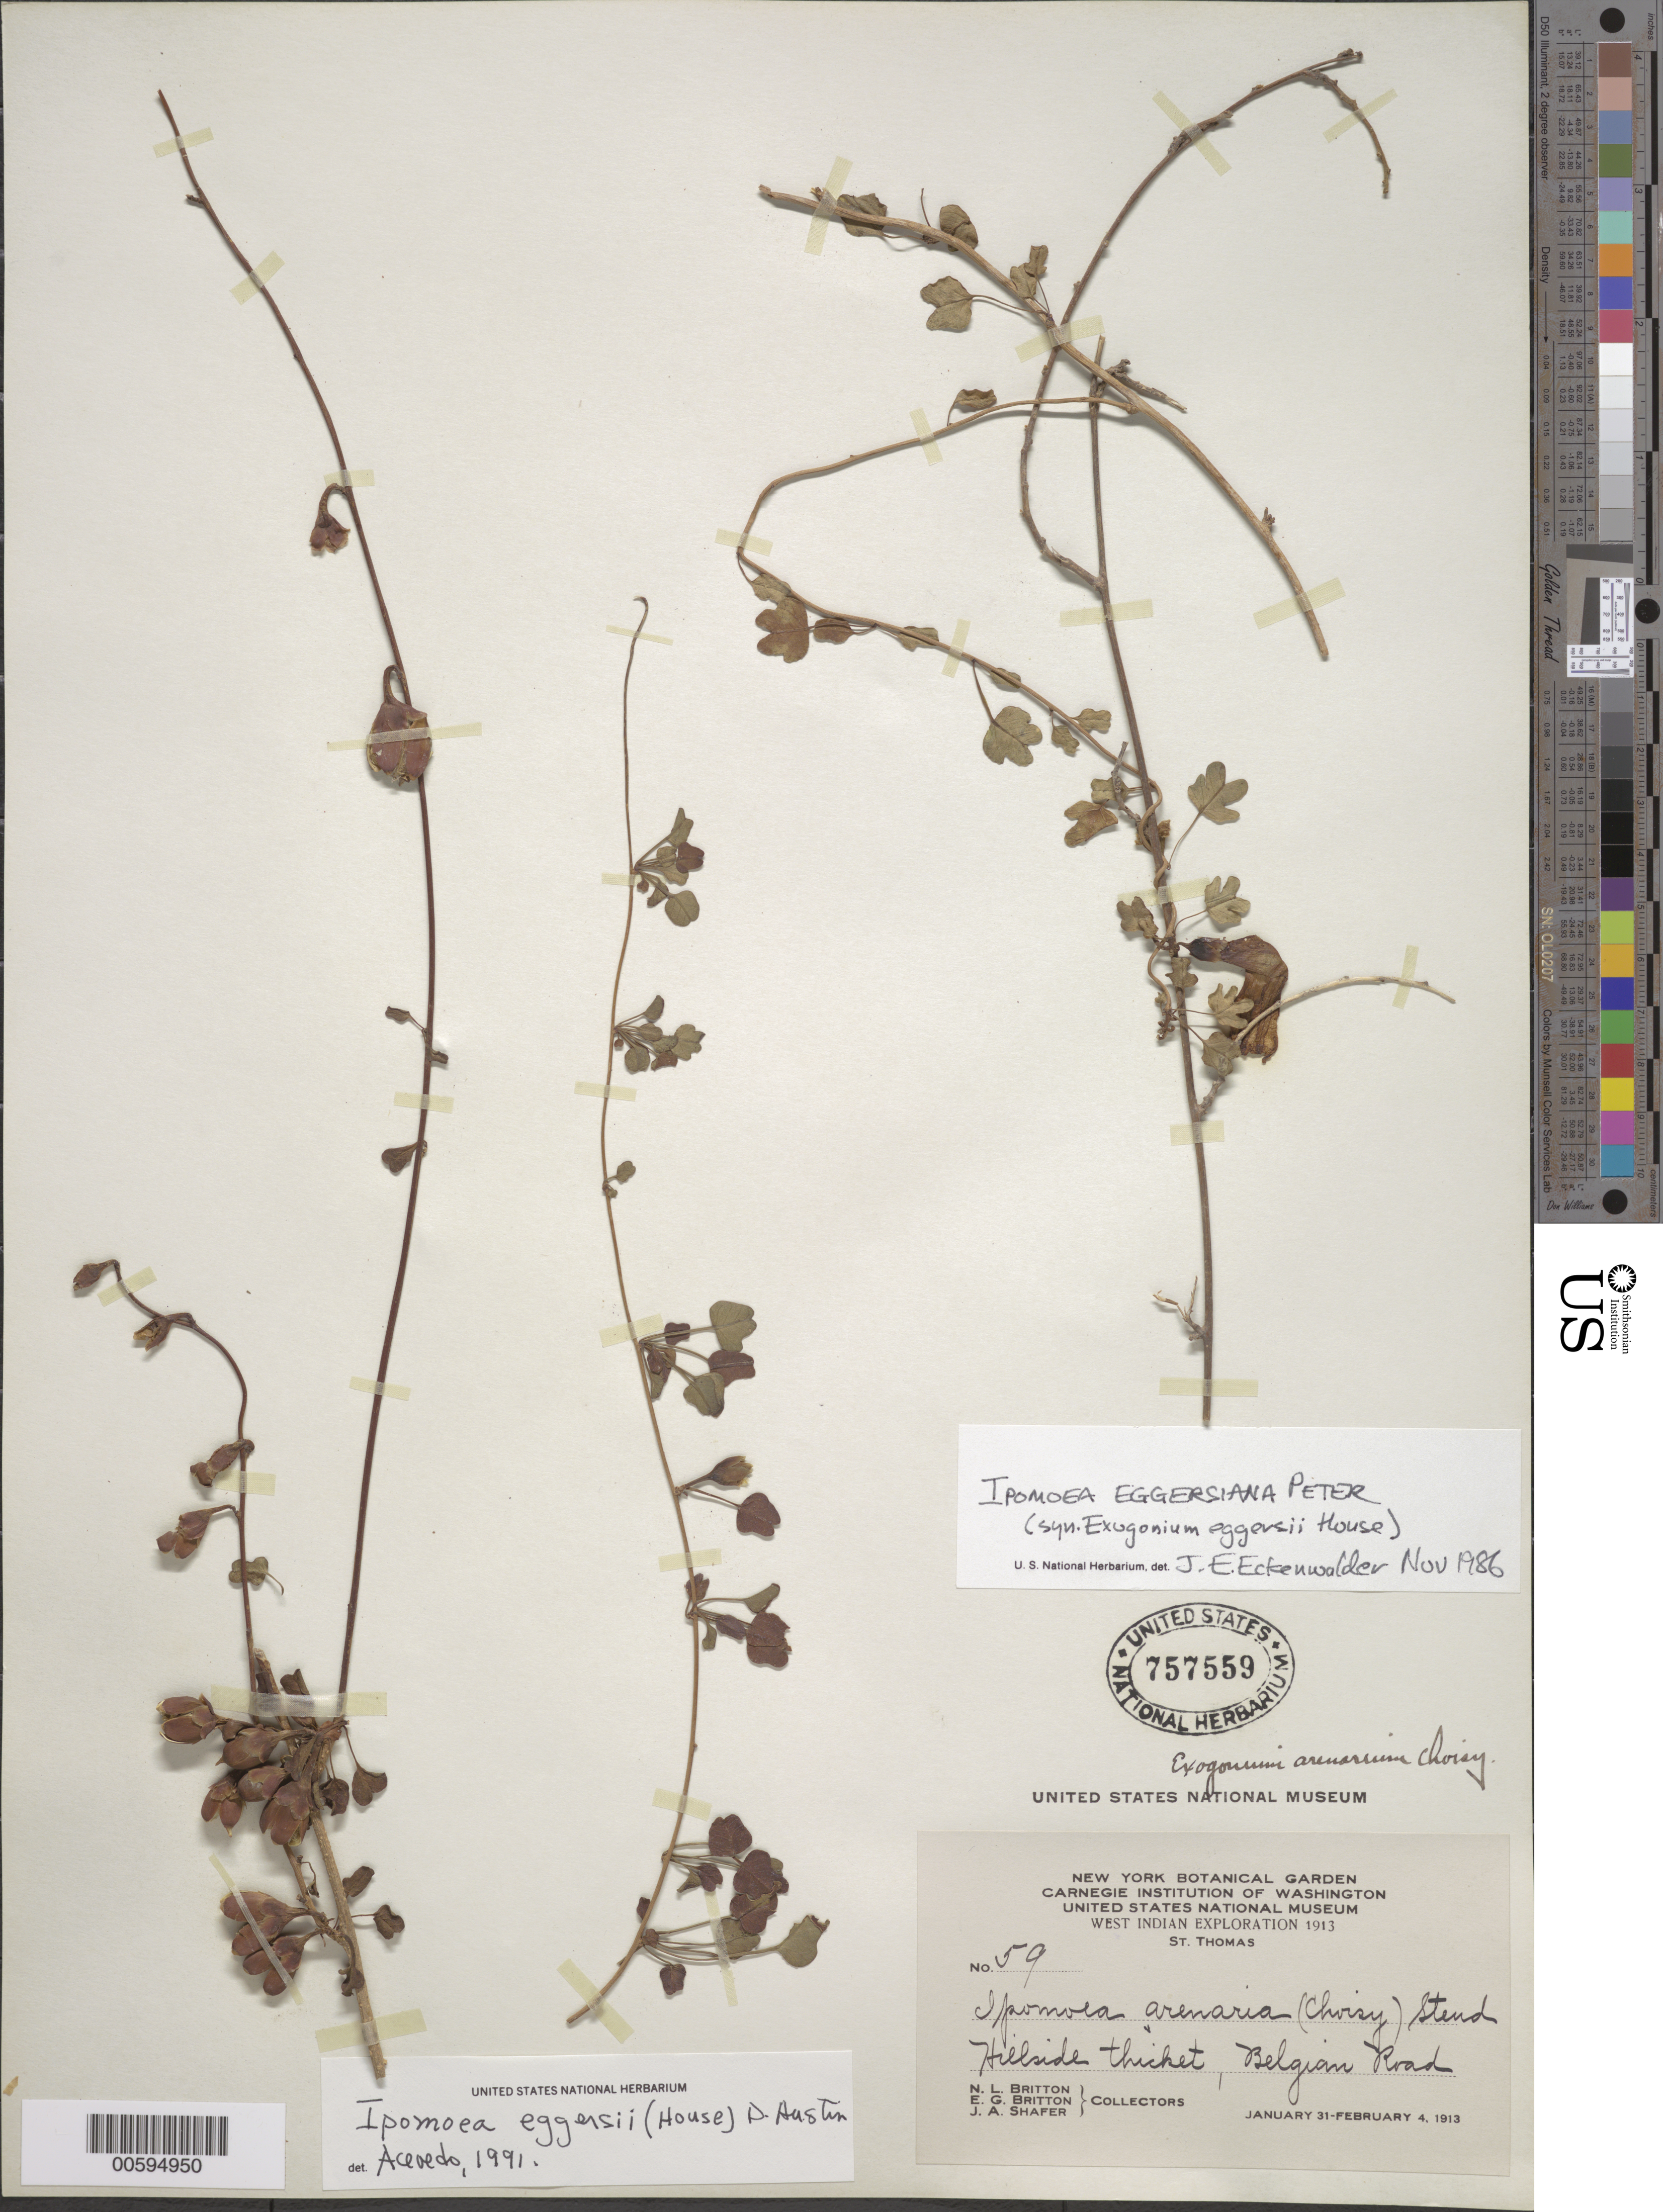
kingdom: Plantae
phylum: Tracheophyta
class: Magnoliopsida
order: Solanales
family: Convolvulaceae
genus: Ipomoea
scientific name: Ipomoea eggersii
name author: (House) D.F. Austin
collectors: N. Britton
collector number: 59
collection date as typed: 31 Jan 1913 to 04 Feb 1913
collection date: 1913-01-31/1913-02-04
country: U.S. Virgin Islands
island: St. Thomas Island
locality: Belgian Road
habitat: Hillside thicket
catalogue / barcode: US 757559